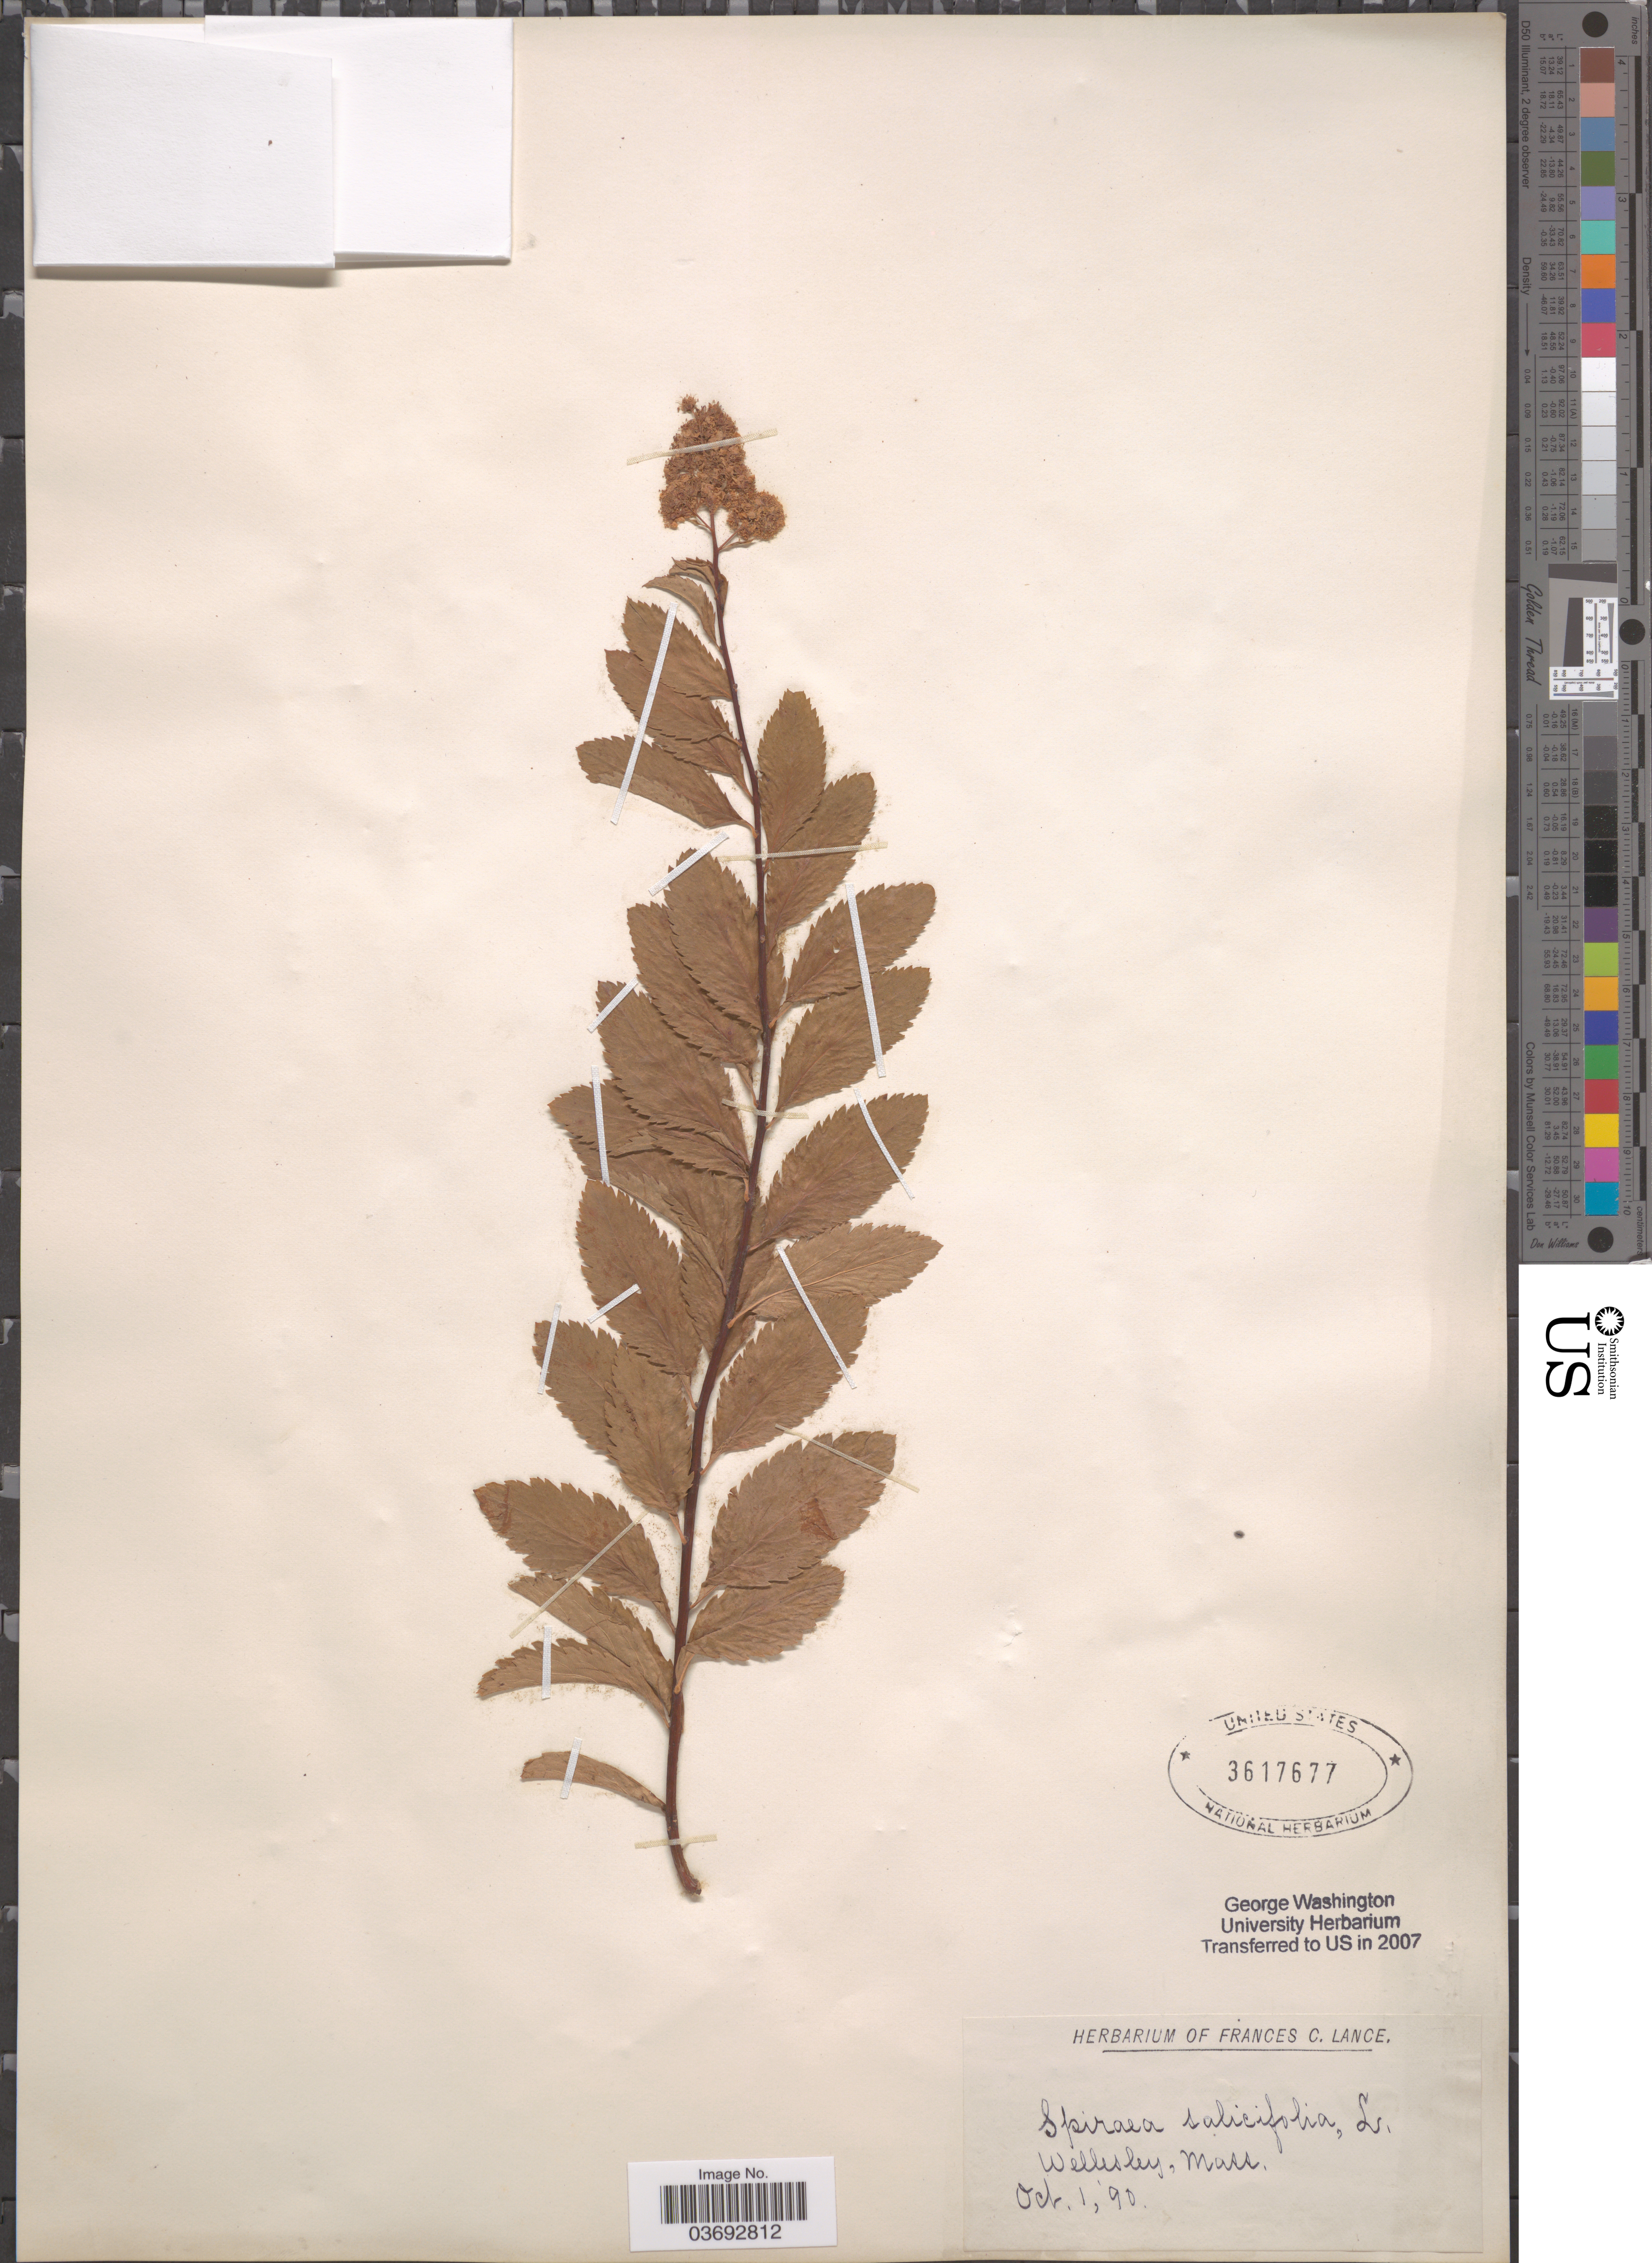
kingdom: Plantae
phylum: Tracheophyta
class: Magnoliopsida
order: Rosales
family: Rosaceae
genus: Spiraea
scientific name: Spiraea salicifolia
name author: L.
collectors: ex herb. Frances C. Lance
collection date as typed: Transcribed d/m/y: 1/10/90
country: United States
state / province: Massachusetts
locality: Wellesley.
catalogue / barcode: US 3617677